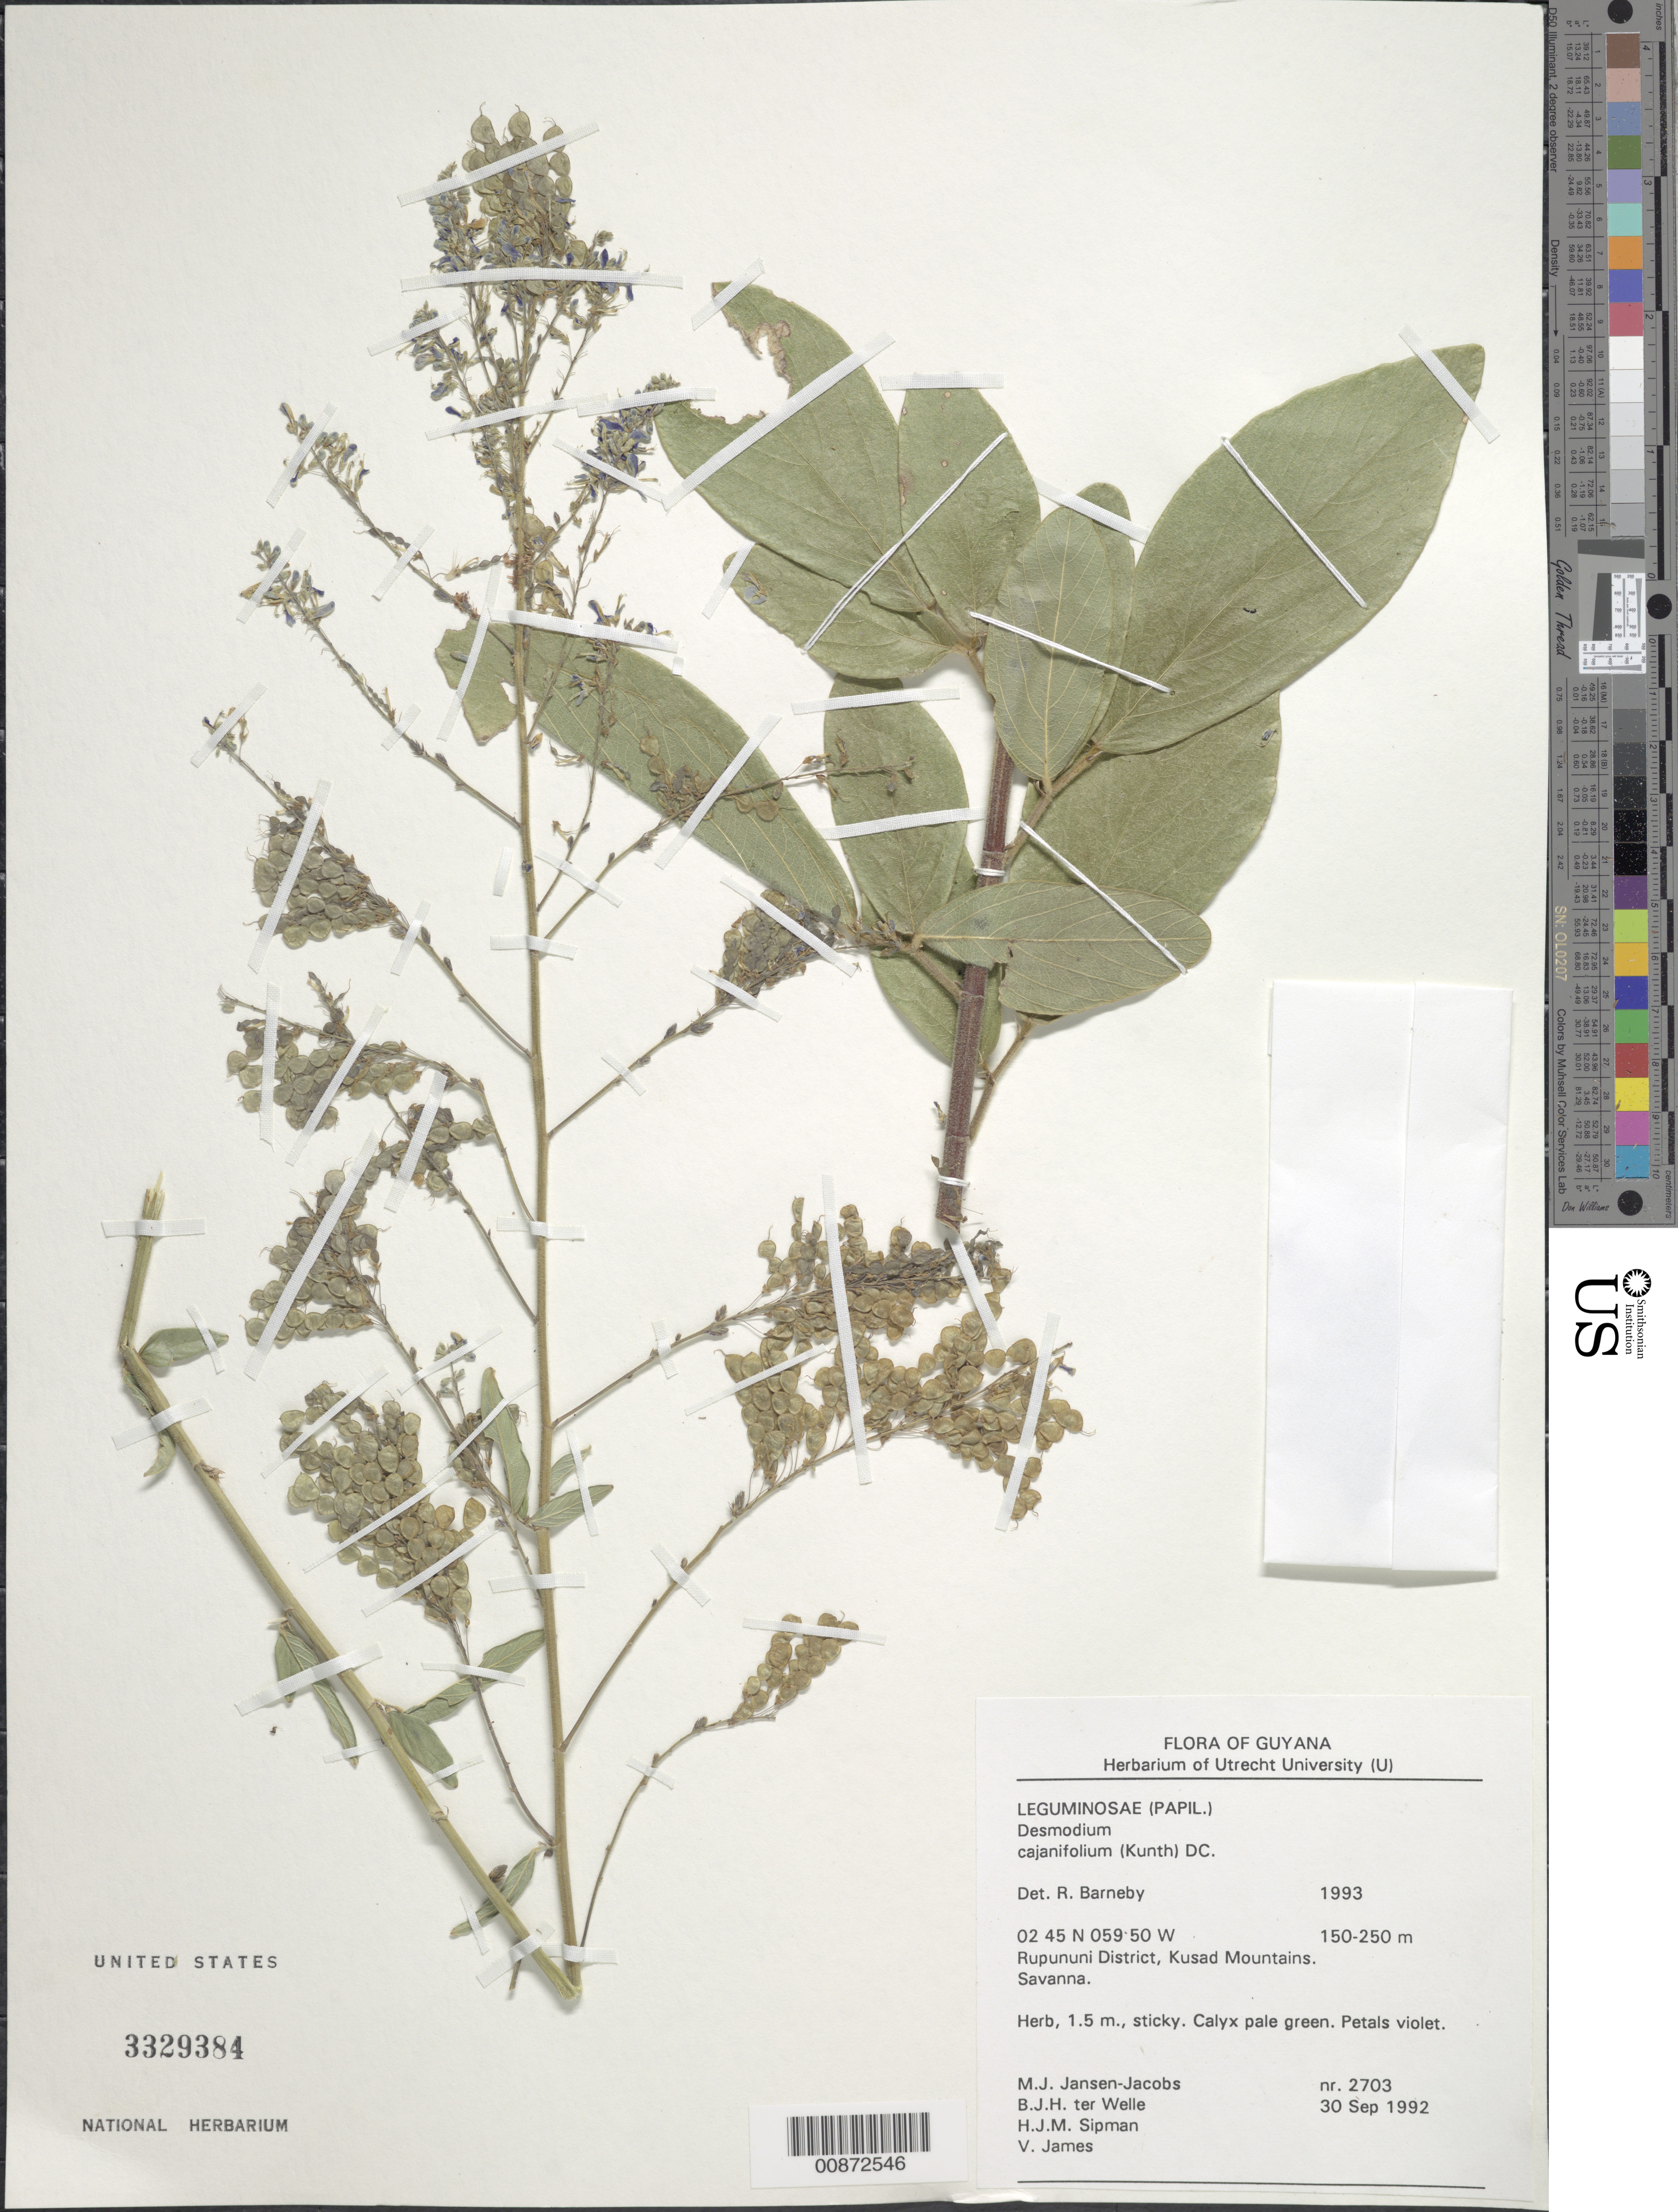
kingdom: Plantae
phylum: Tracheophyta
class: Magnoliopsida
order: Fabales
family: Fabaceae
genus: Desmodium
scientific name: Desmodium cajanifolium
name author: (Kunth) DC.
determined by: Barneby, Rupert C., (NY)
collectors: M. J. Jansen-Jacobs, B. Welle, H. J. M. Sipman & V. James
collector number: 2703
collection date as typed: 30-Sep-92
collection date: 1992-09-30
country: Guyana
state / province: U. Takutu-U. Essequibo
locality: Kusad Mountains, Rupununi District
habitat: Savanna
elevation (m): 150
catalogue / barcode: US 3329384